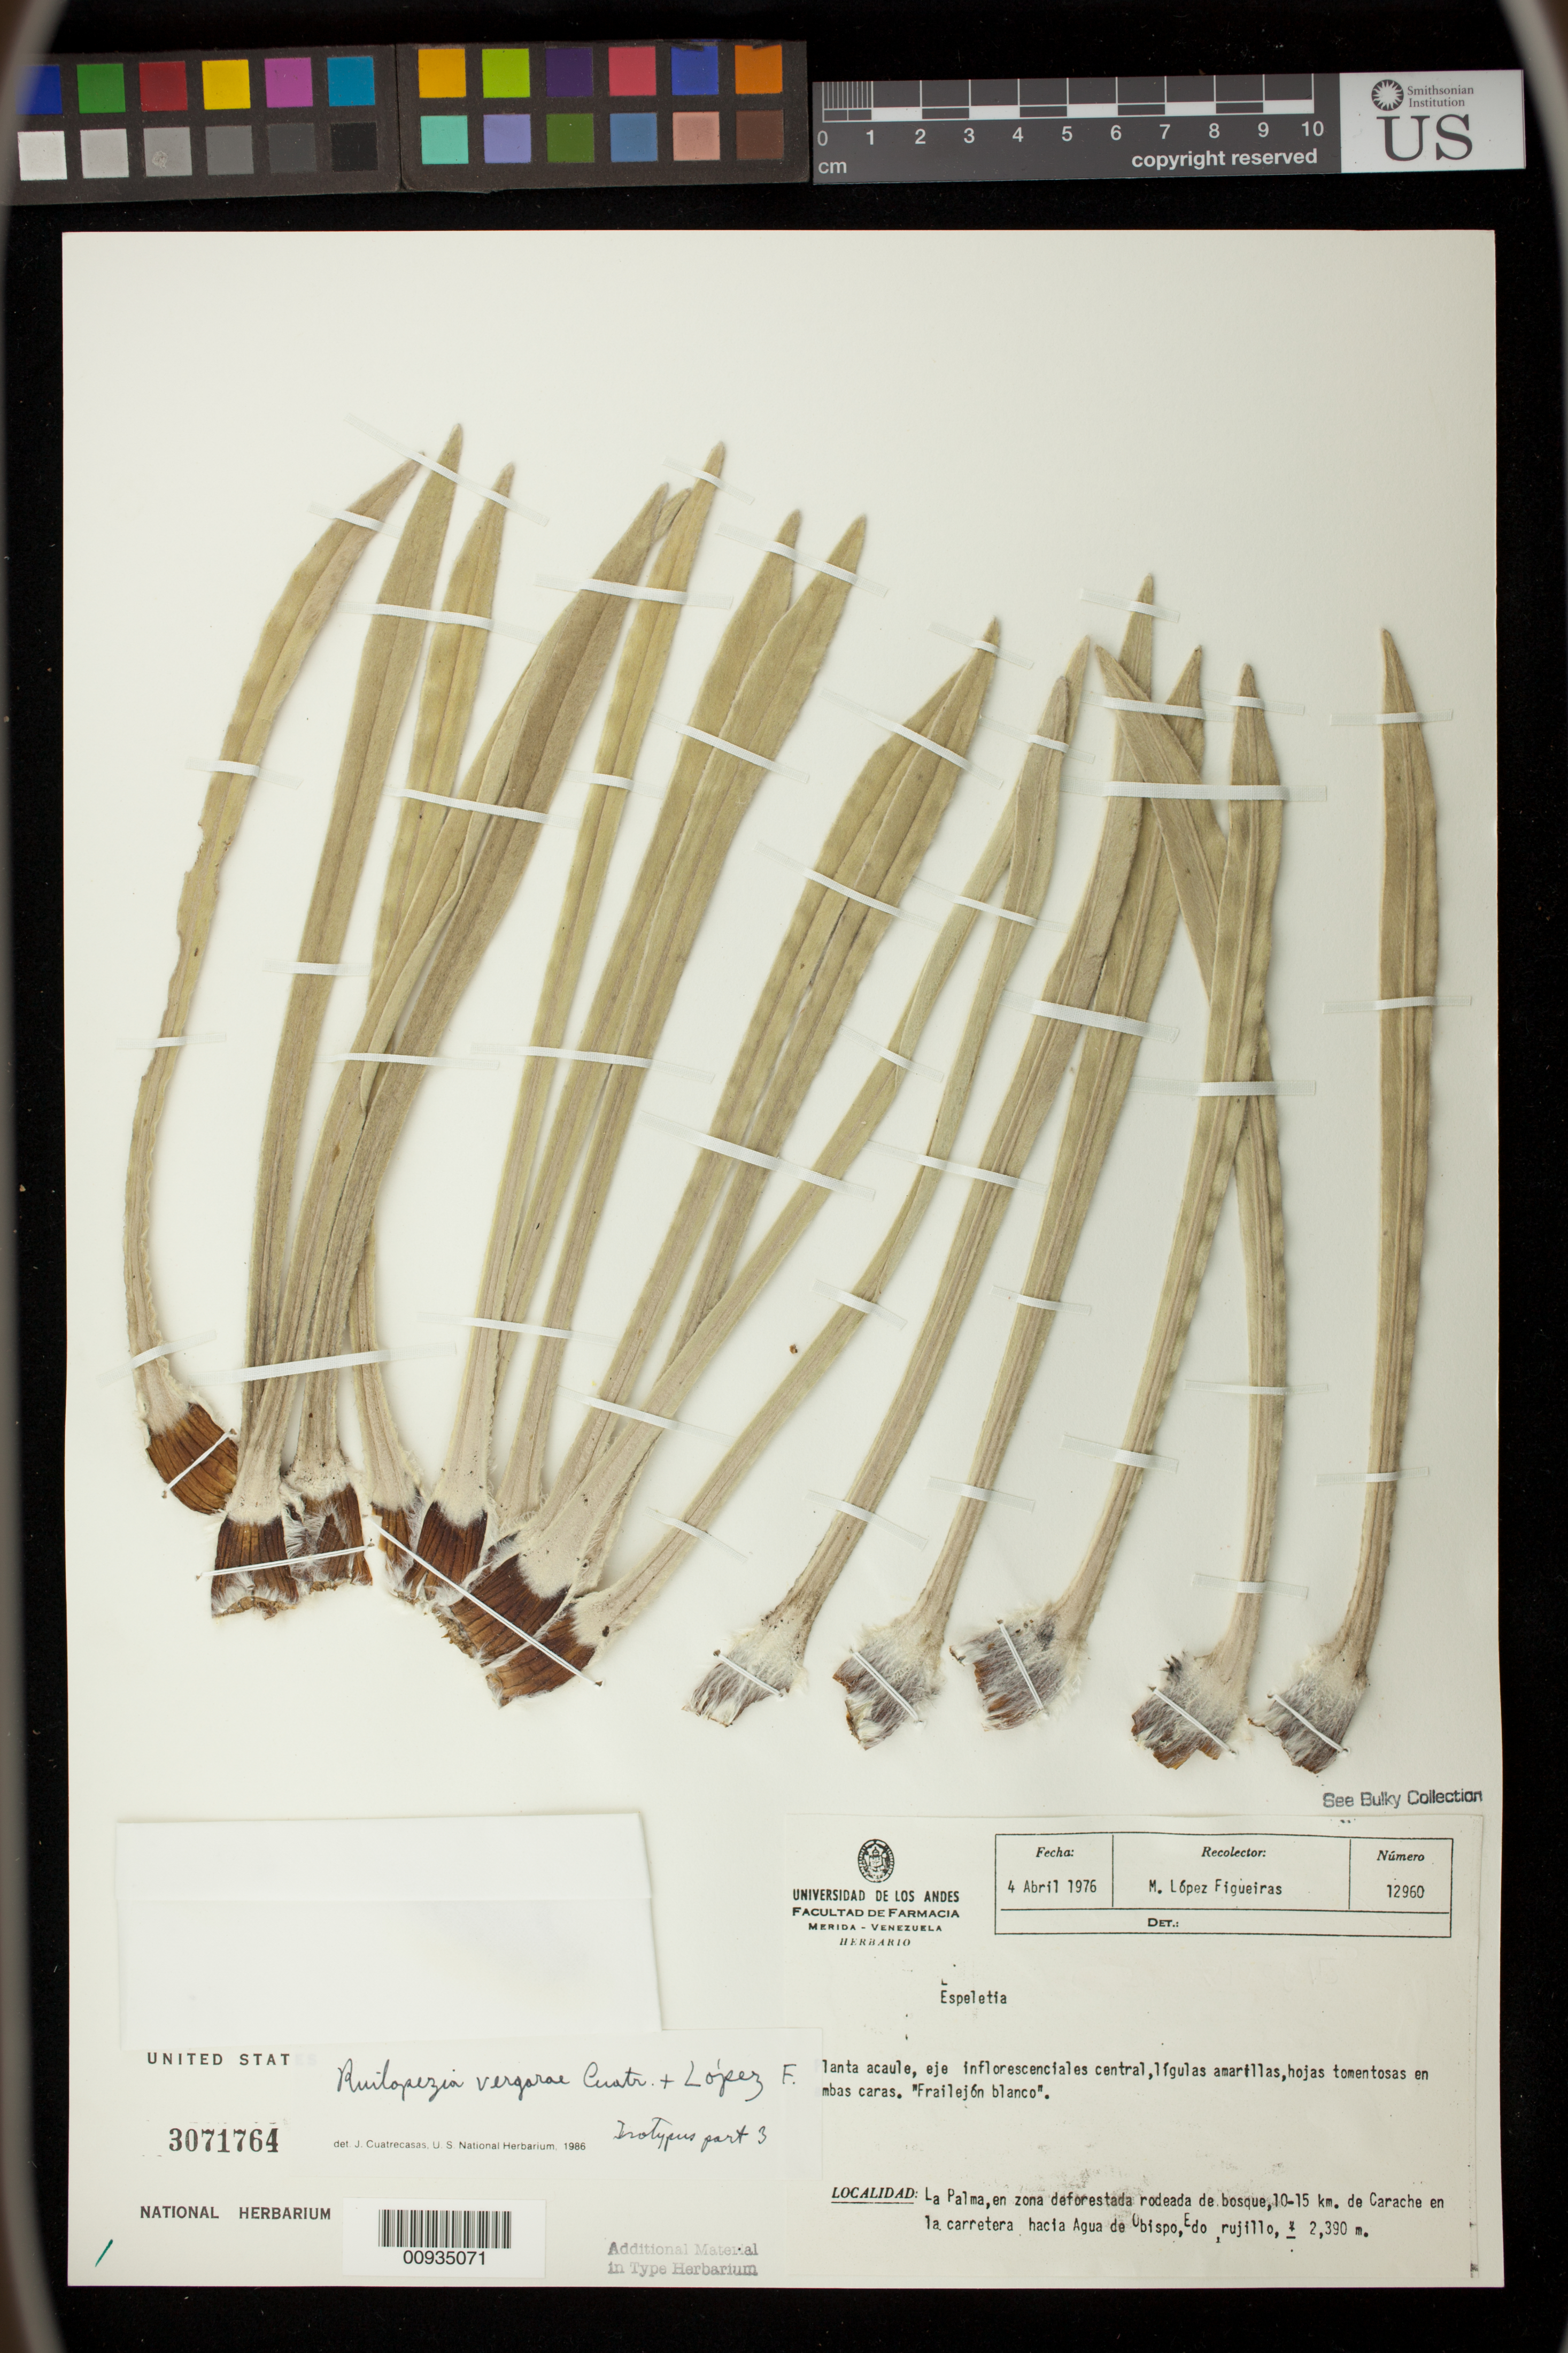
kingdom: Plantae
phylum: Tracheophyta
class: Magnoliopsida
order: Asterales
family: Asteraceae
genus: Ruilopezia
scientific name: Ruilopezia vergarae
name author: Cuatrec. & López Fig.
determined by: Cuatrecasas, J.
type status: Isotype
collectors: M. López Figueiras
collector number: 12960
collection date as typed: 04 Apr 1976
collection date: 1976-04-04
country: Venezuela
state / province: Trujillo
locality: La Palma, 10-15 km de Carache en La Carretera Hacia Agua de Opispo.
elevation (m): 2930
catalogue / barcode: US 3071764